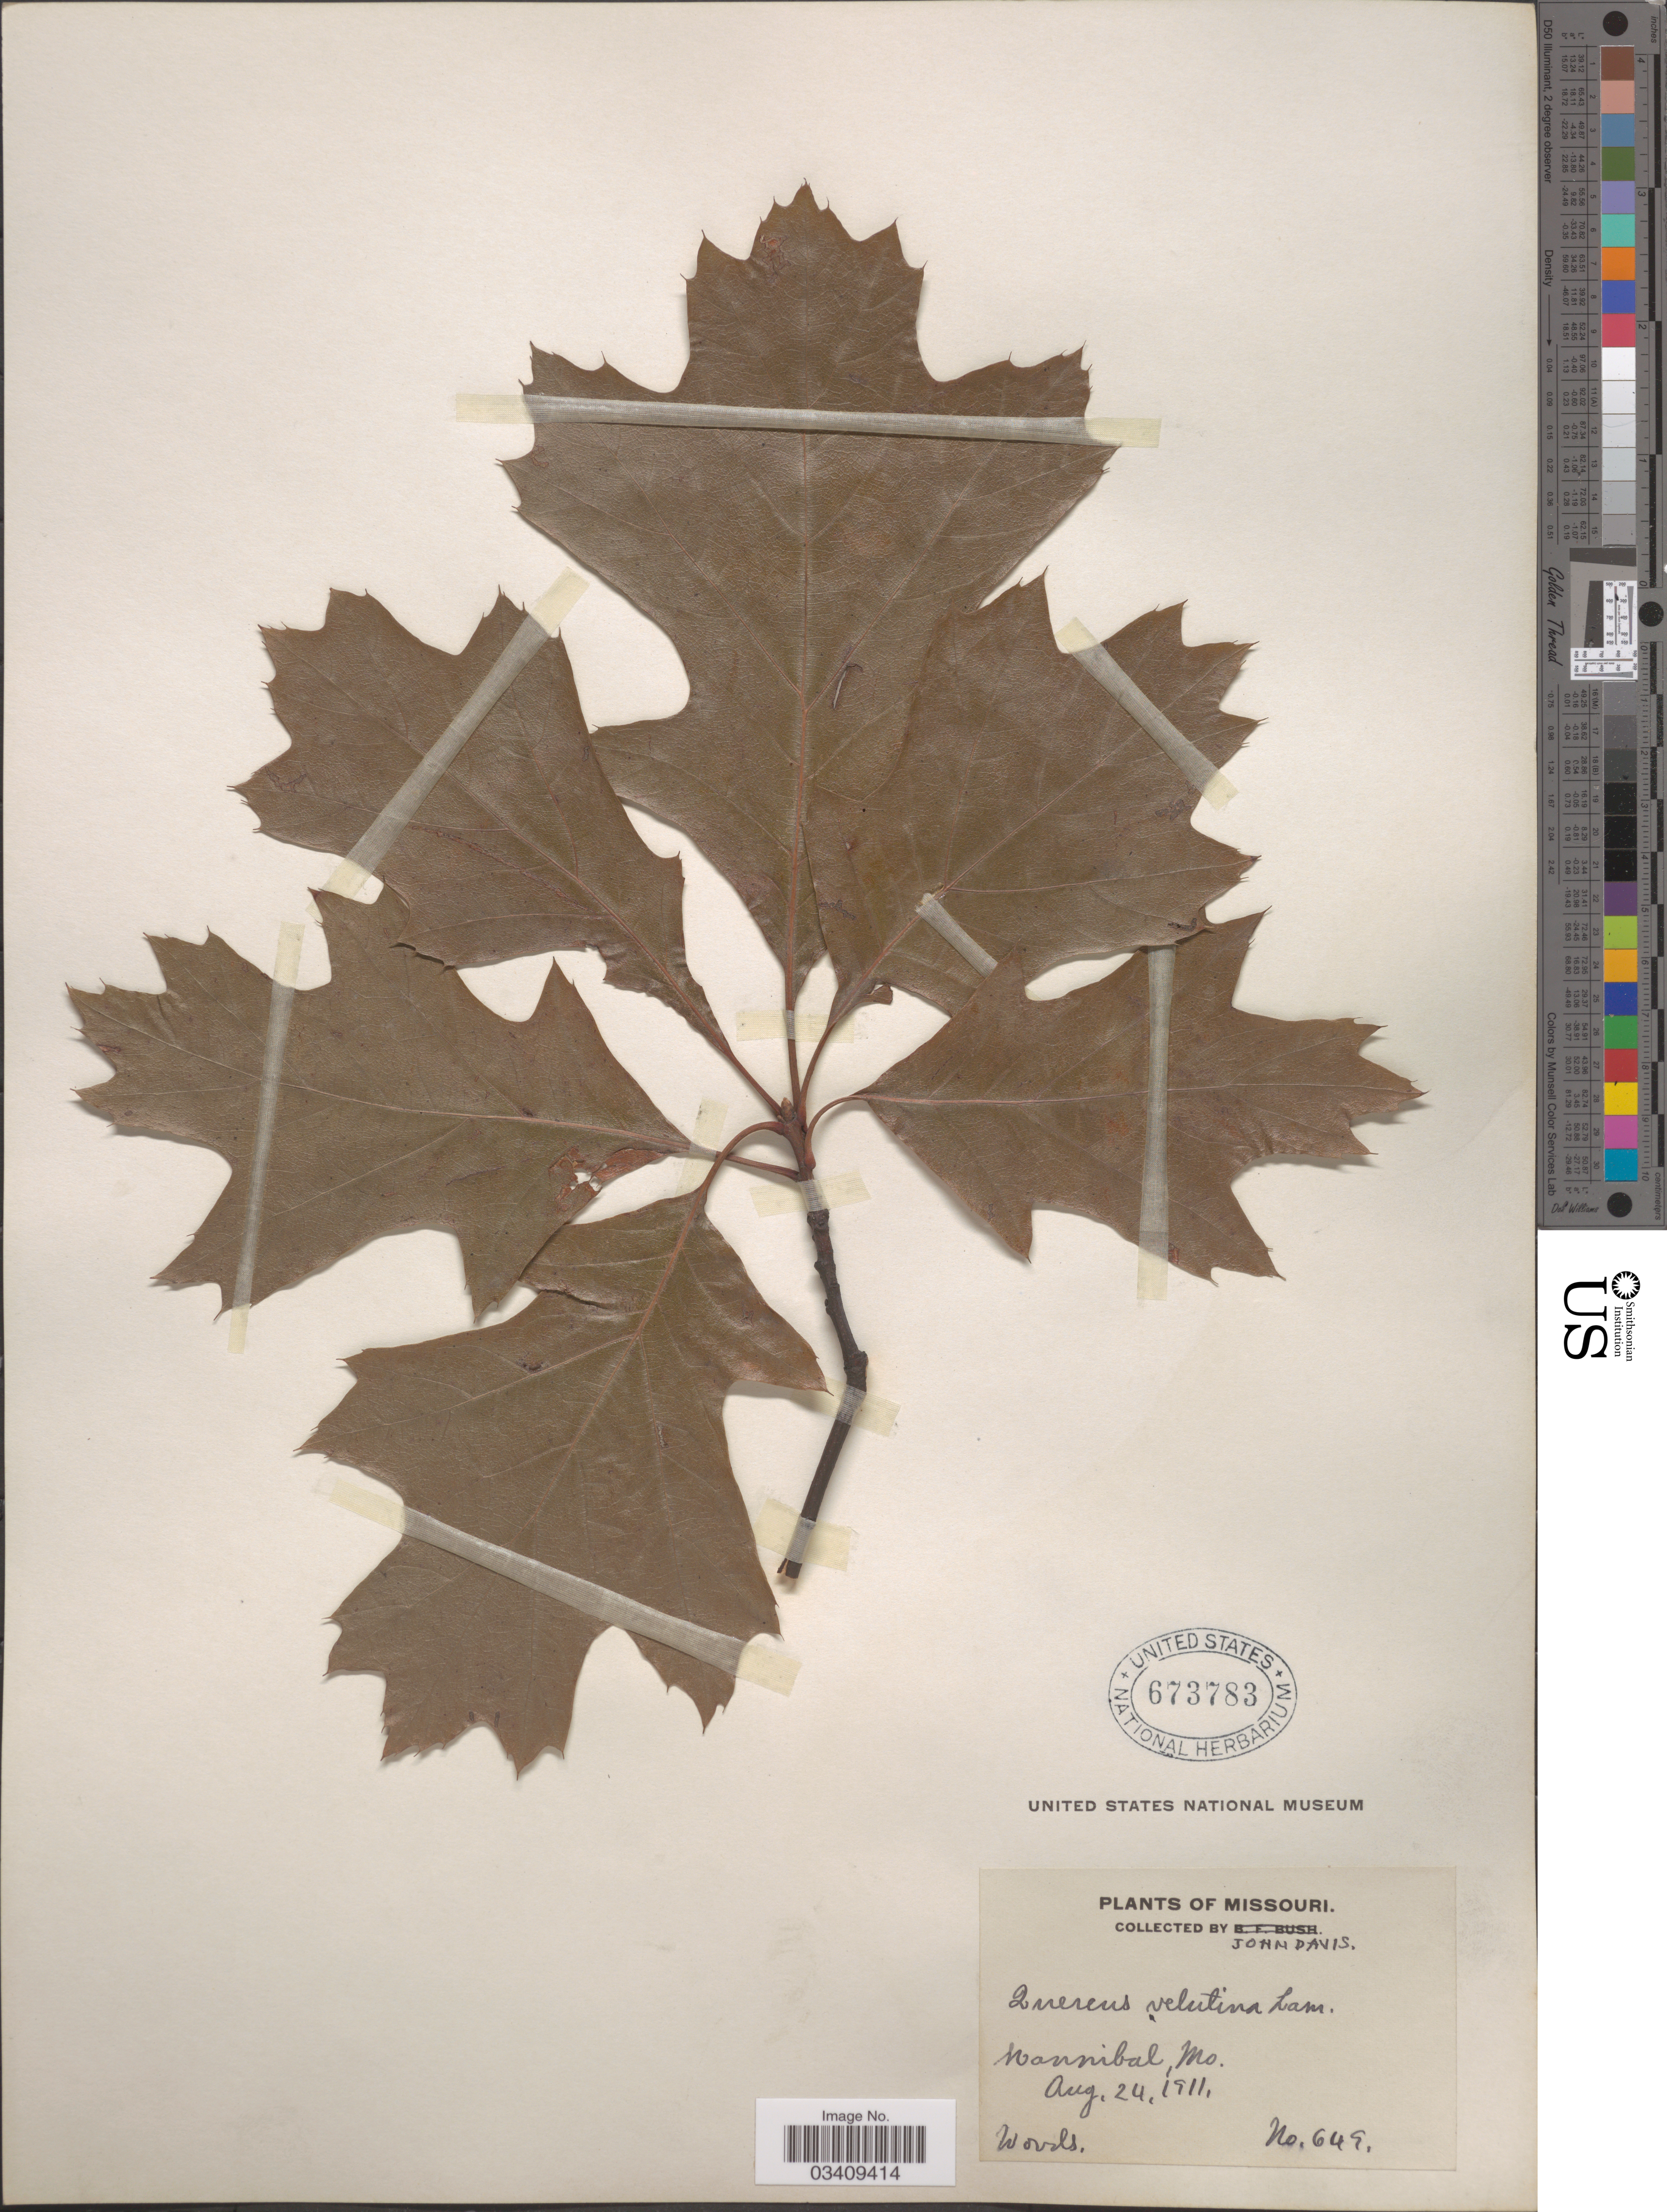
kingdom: Plantae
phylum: Tracheophyta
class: Magnoliopsida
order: Fagales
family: Fagaceae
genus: Quercus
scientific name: Quercus velutina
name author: Lam.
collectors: J. Davis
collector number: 649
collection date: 1911-08-24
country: United States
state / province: Missouri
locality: Hannibal.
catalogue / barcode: US 673783